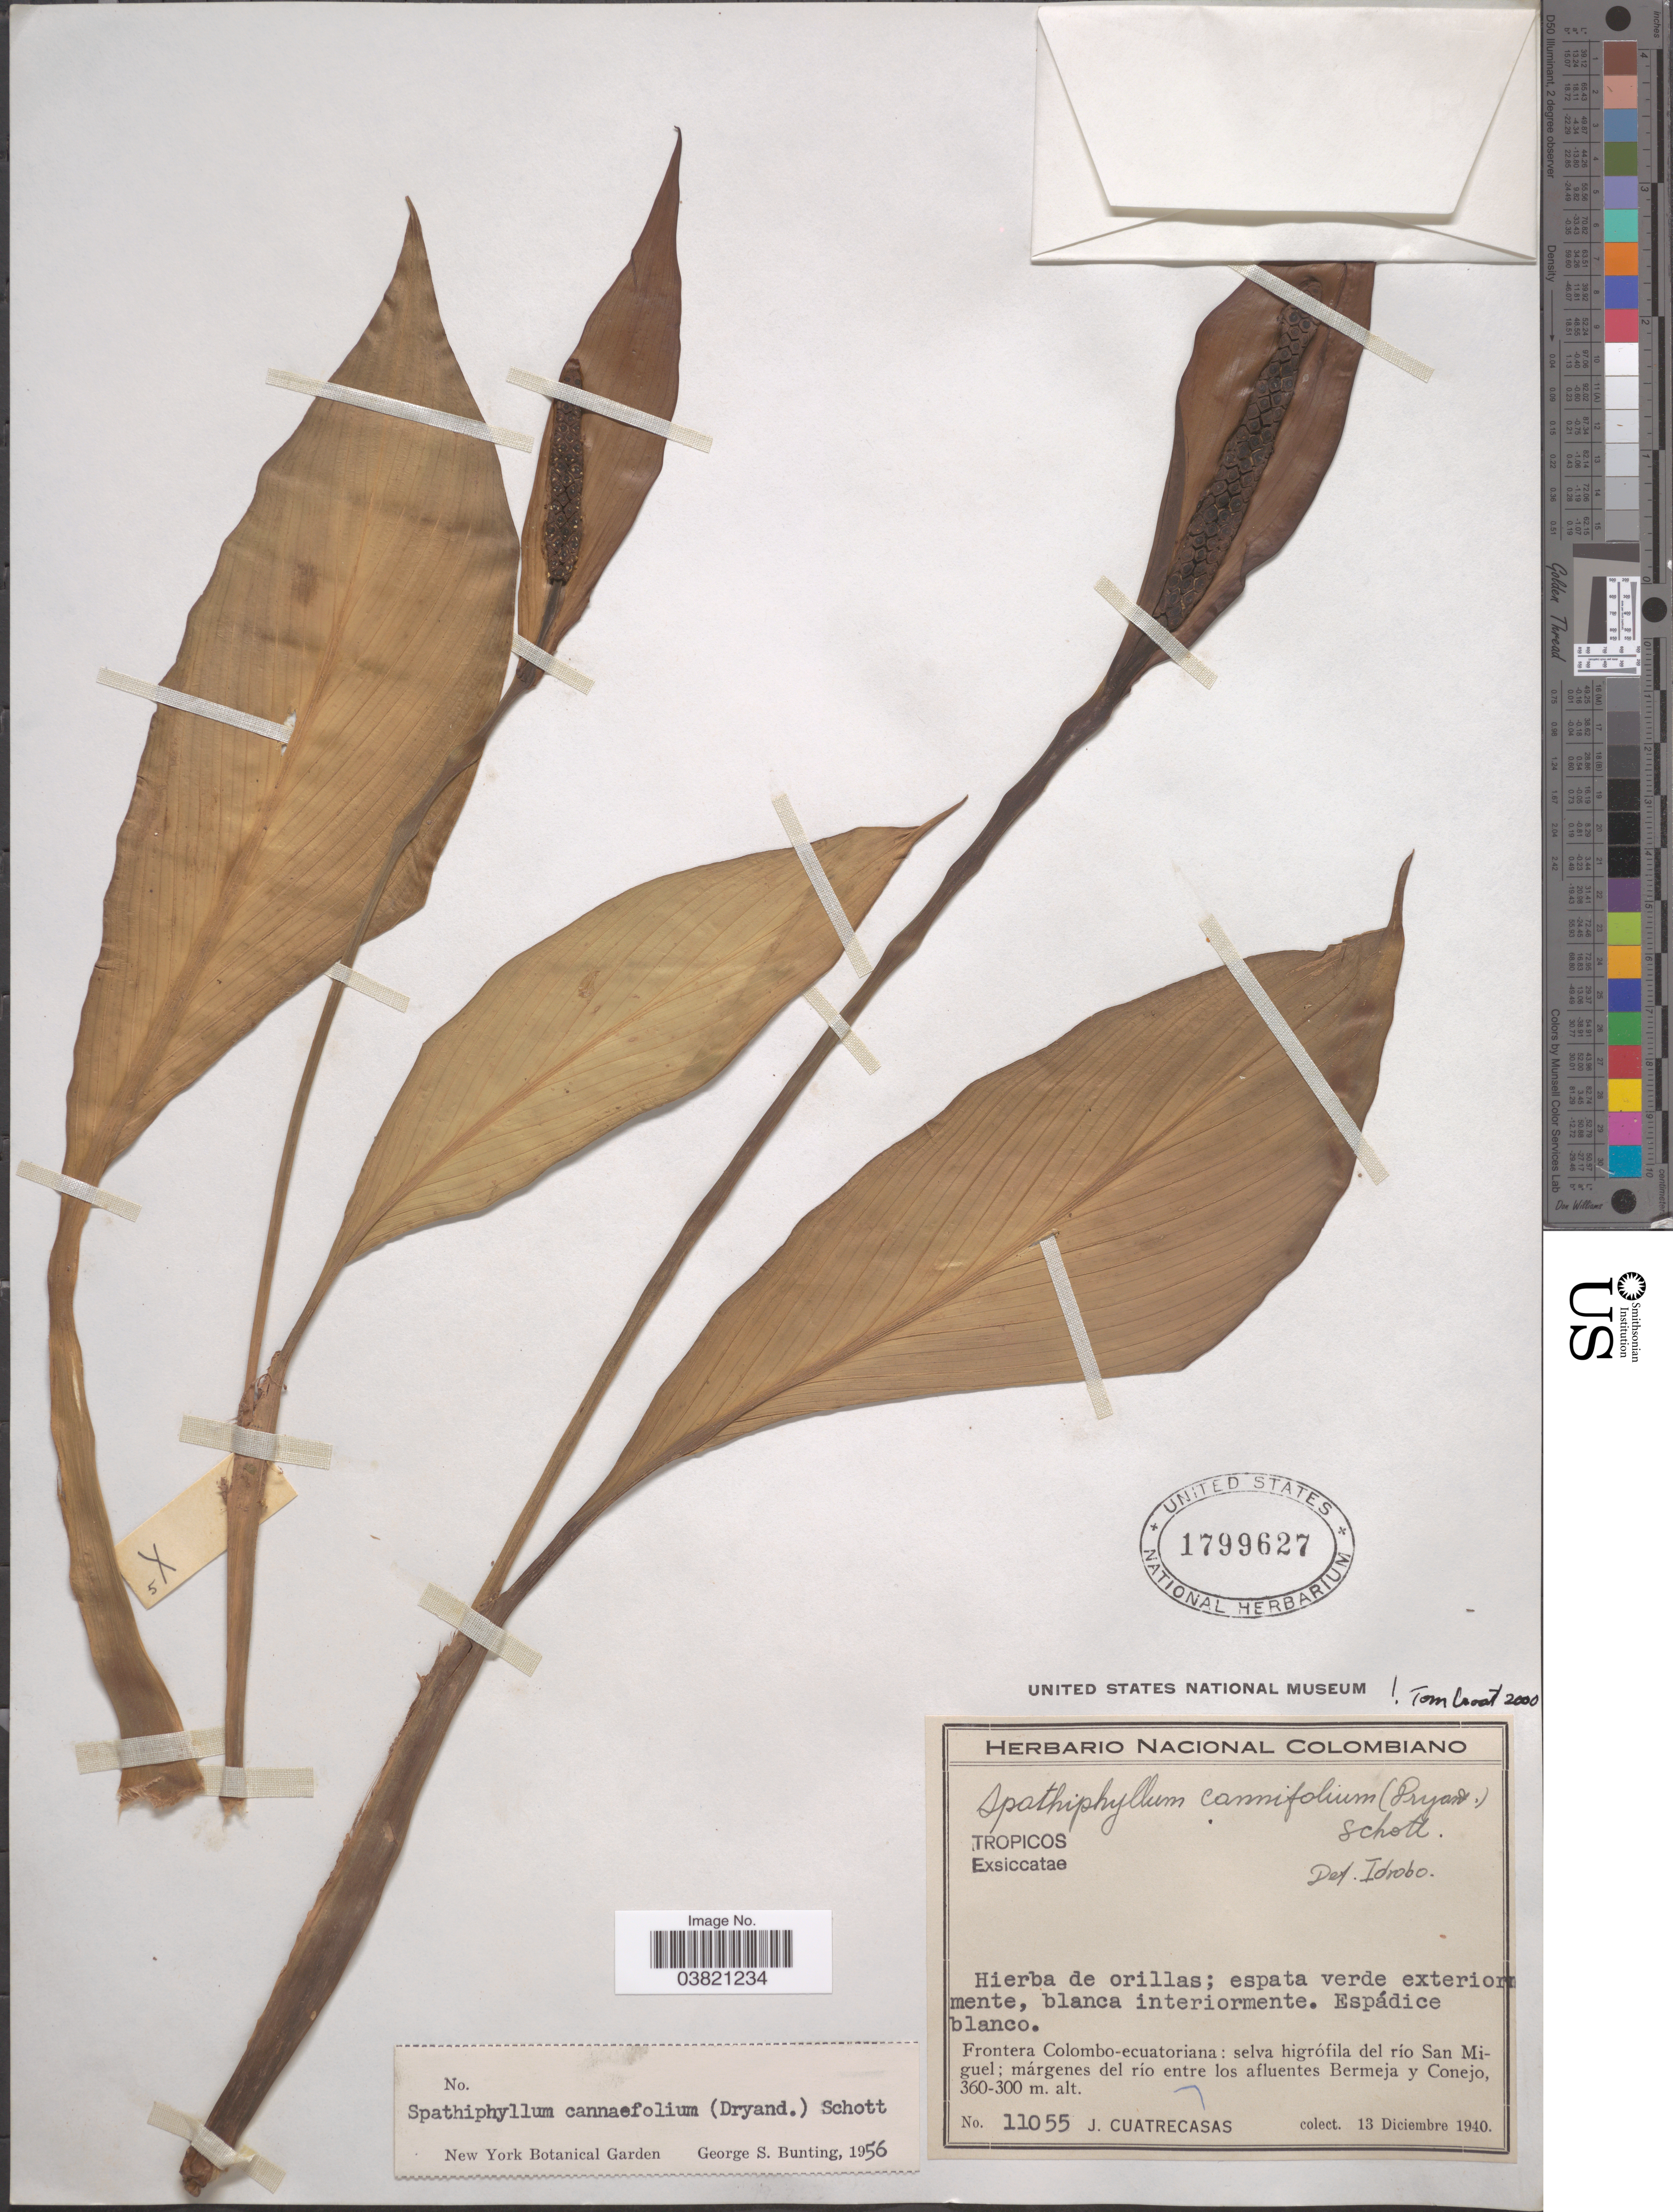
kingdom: Plantae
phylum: Tracheophyta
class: Liliopsida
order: Alismatales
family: Araceae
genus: Spathiphyllum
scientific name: Spathiphyllum cannifolium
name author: (Dryand. ex Sims) Schott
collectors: J. Cuatrecasas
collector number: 11055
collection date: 1940-12-13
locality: Frontera Colombo-ecuatoriana: selva higrófila del río San Miguel; márgenes del río entre los afluentes Bermeja y Conejo.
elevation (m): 300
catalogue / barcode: US 1799627